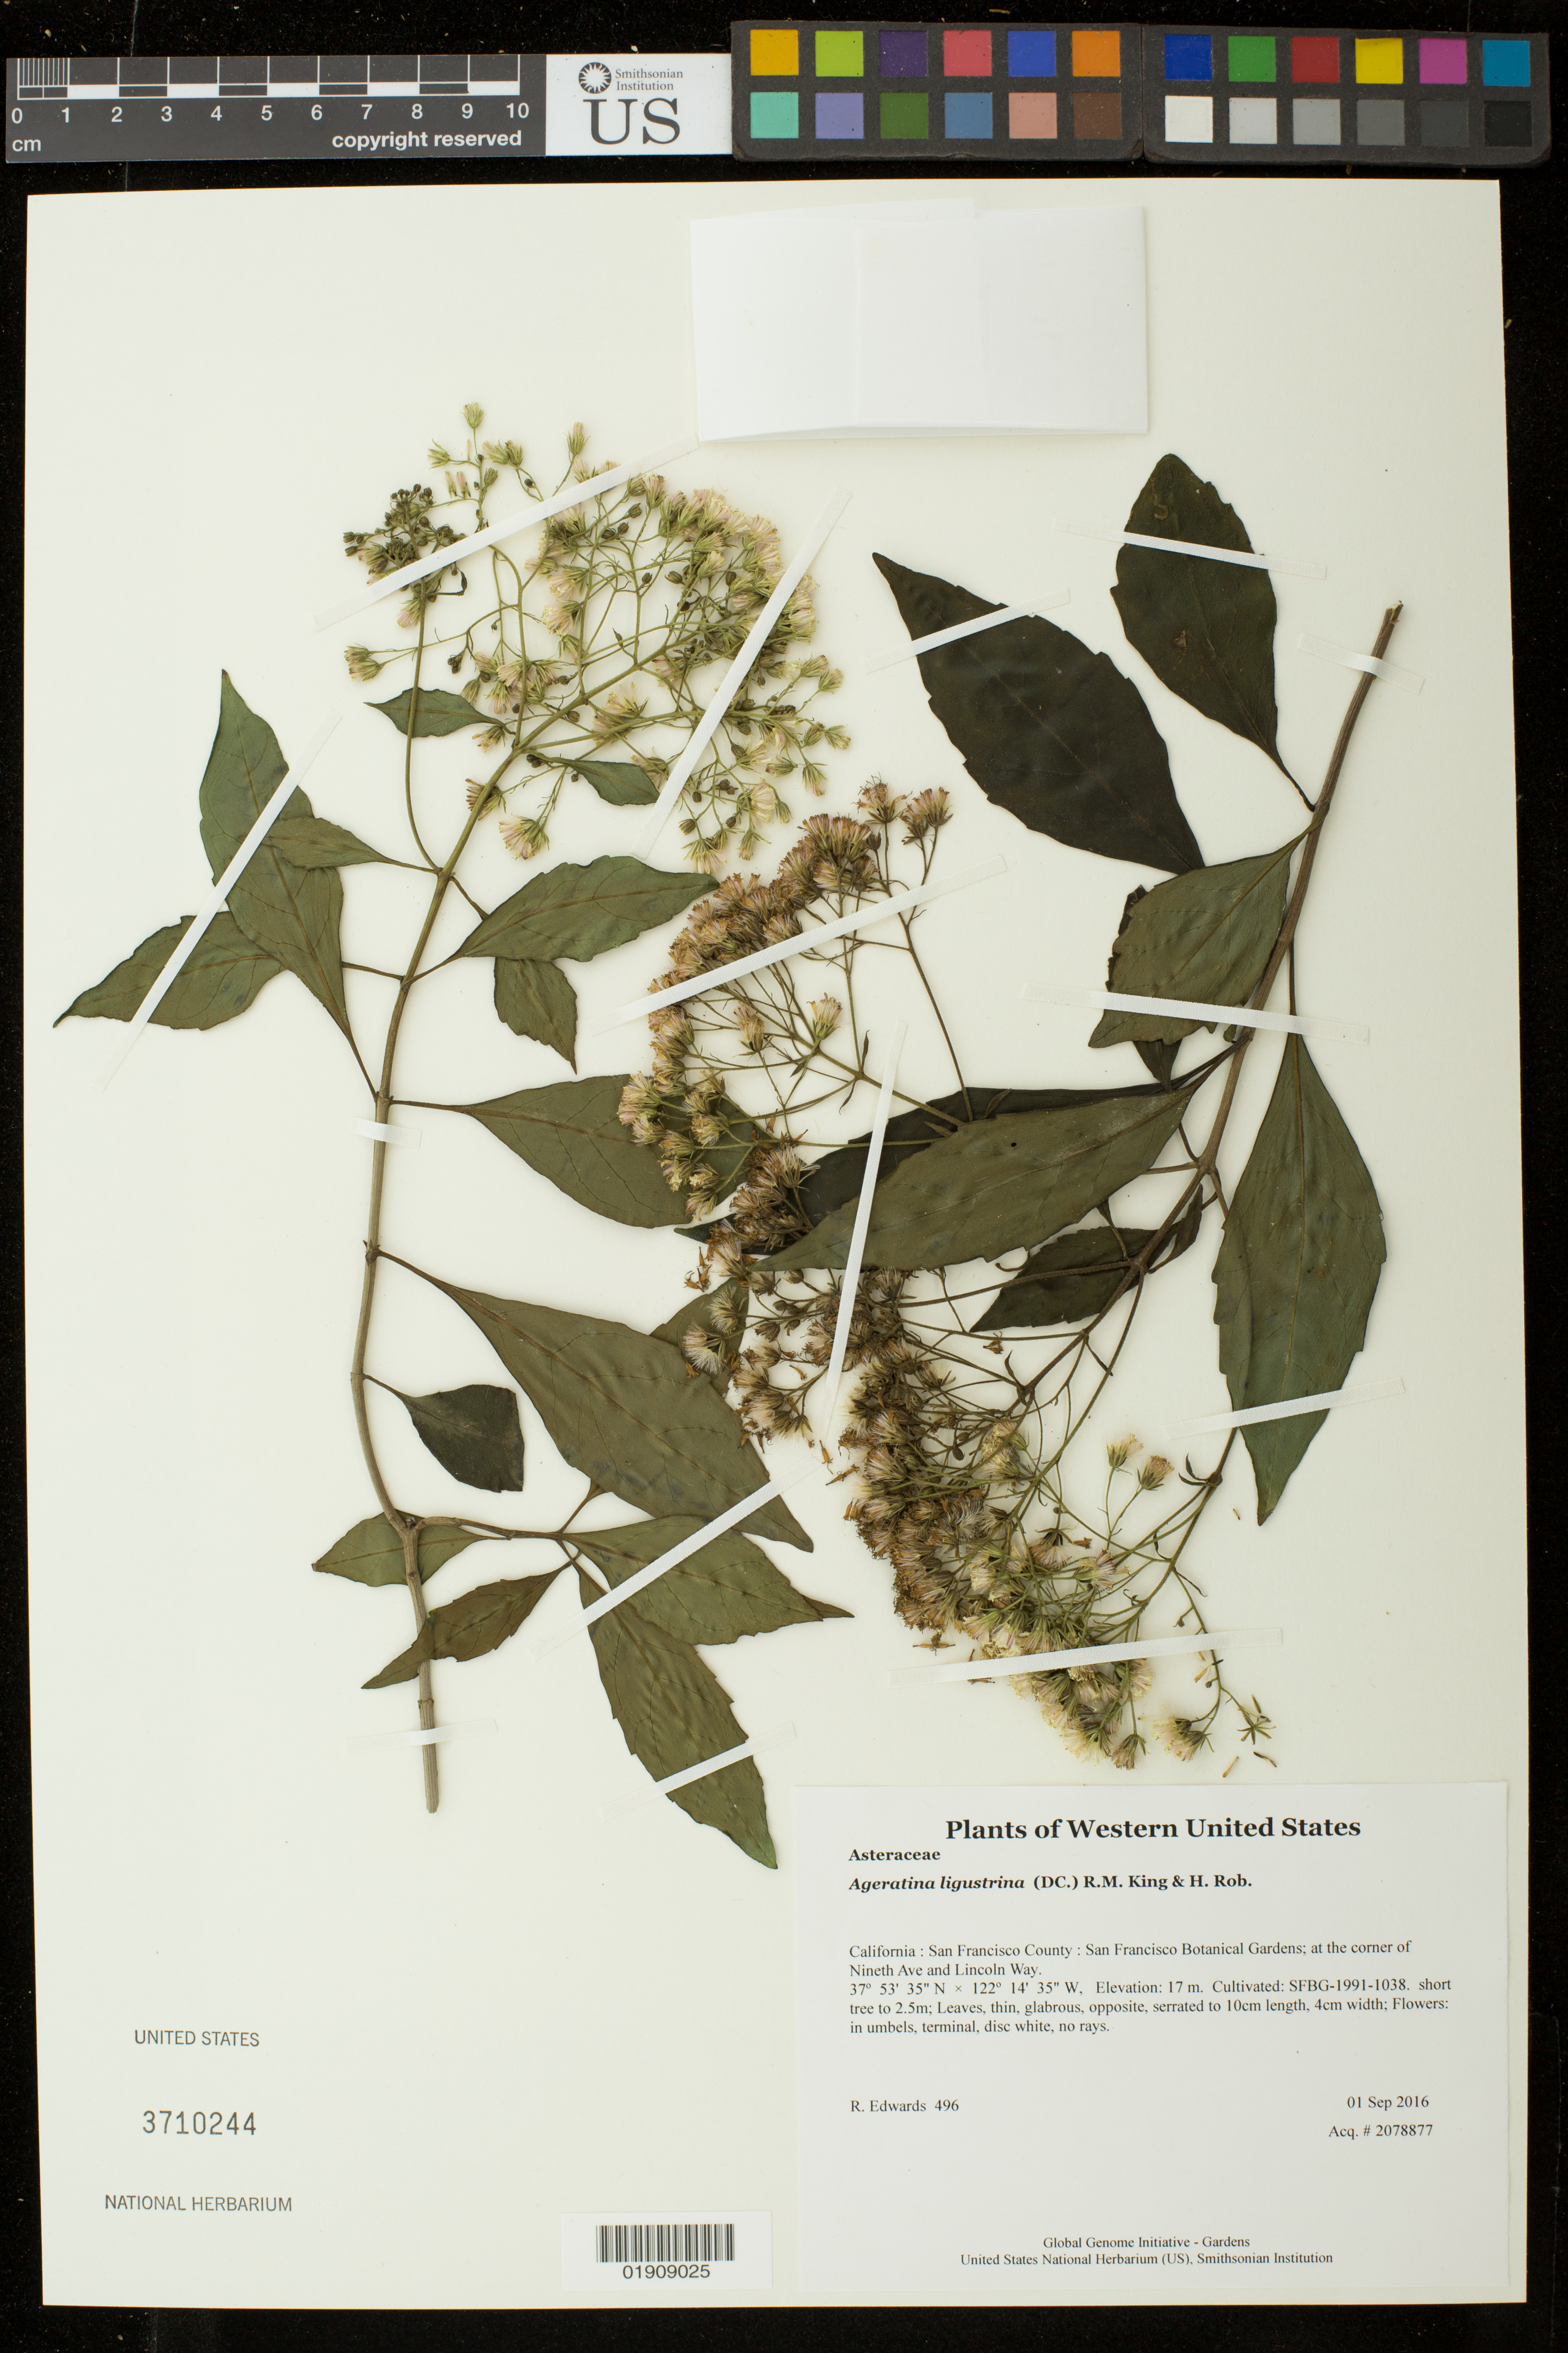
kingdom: Plantae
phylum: Tracheophyta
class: Magnoliopsida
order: Asterales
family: Asteraceae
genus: Ageratina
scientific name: Ageratina ligustrina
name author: (DC.) R.M. King & H. Rob.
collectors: R.D. Edwards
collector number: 496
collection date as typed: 1 September 2016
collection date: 2016-09-01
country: United States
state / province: California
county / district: San Francisco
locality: San Francisco Botanical Gardens; at the corner of Ninth Ave and Lincoln Way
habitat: Cultivated: SFBG-1991-1038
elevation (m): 16.9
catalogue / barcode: US 3710244